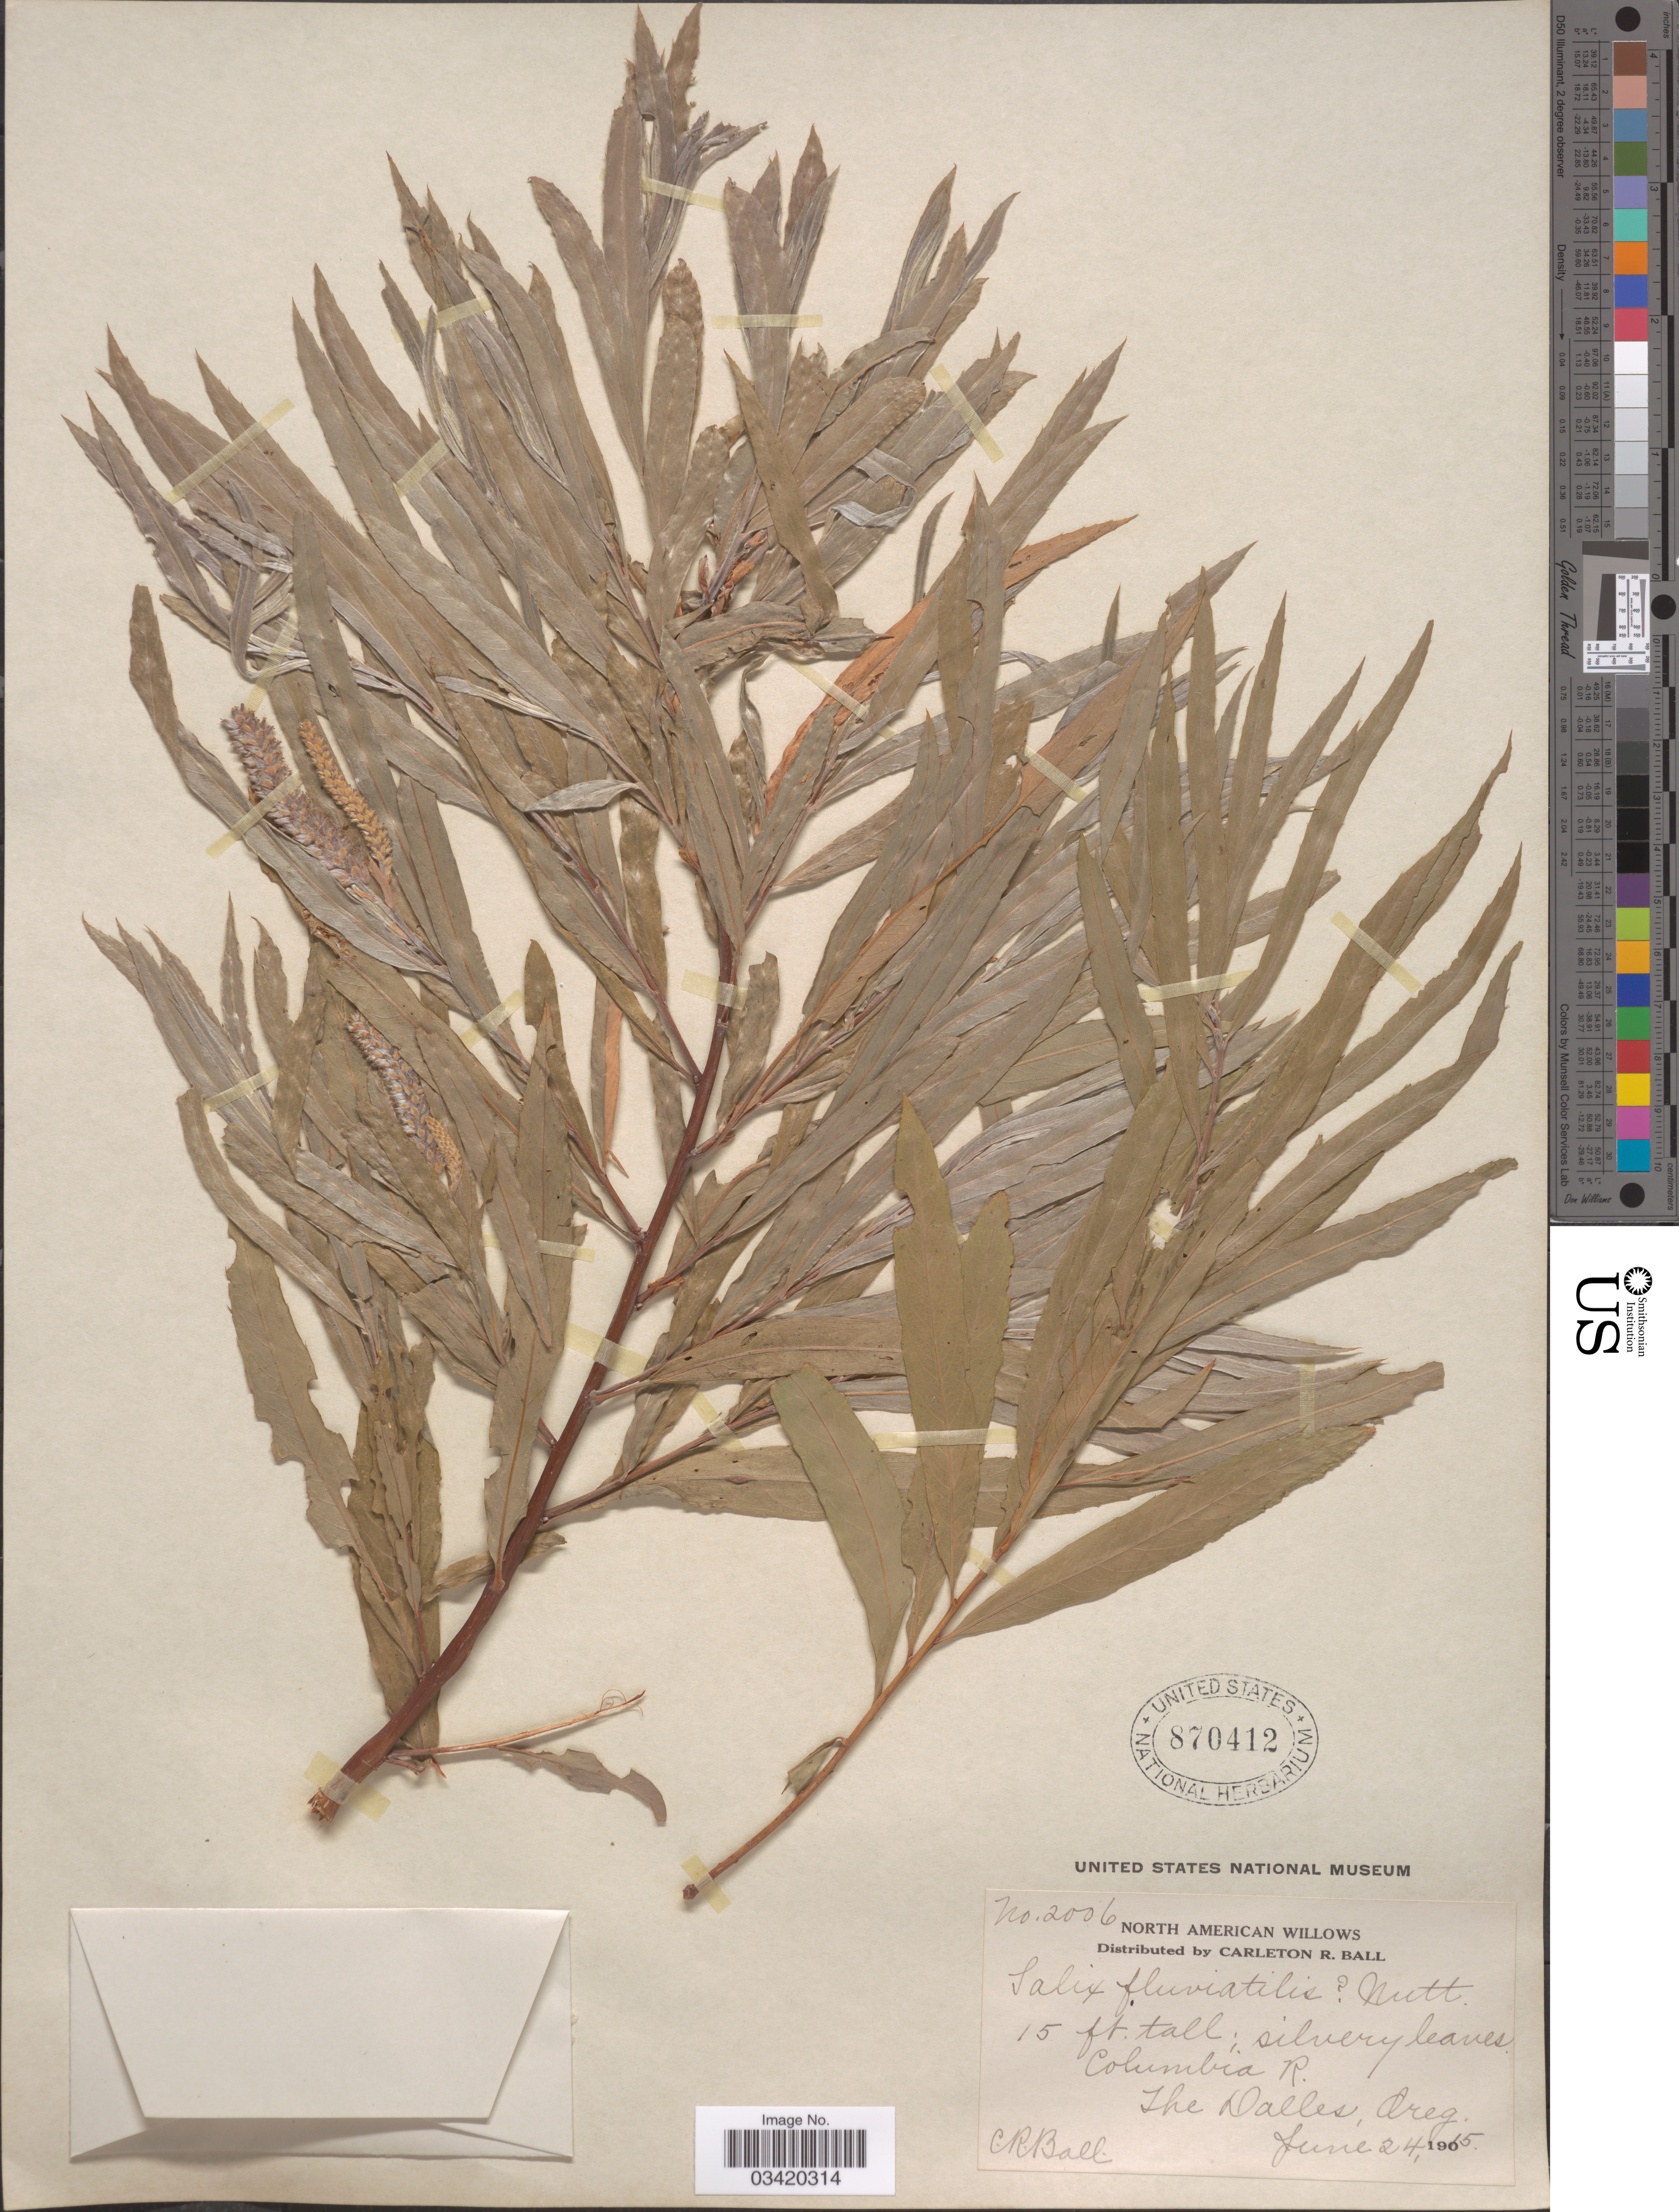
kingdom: Plantae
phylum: Tracheophyta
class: Magnoliopsida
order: Malpighiales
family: Salicaceae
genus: Salix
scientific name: Salix fluviatilis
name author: Nutt.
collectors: C. R. Ball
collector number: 2006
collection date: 1915-06-24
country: United States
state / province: Oregon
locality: Columbia R. The Dalles.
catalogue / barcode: US 870412